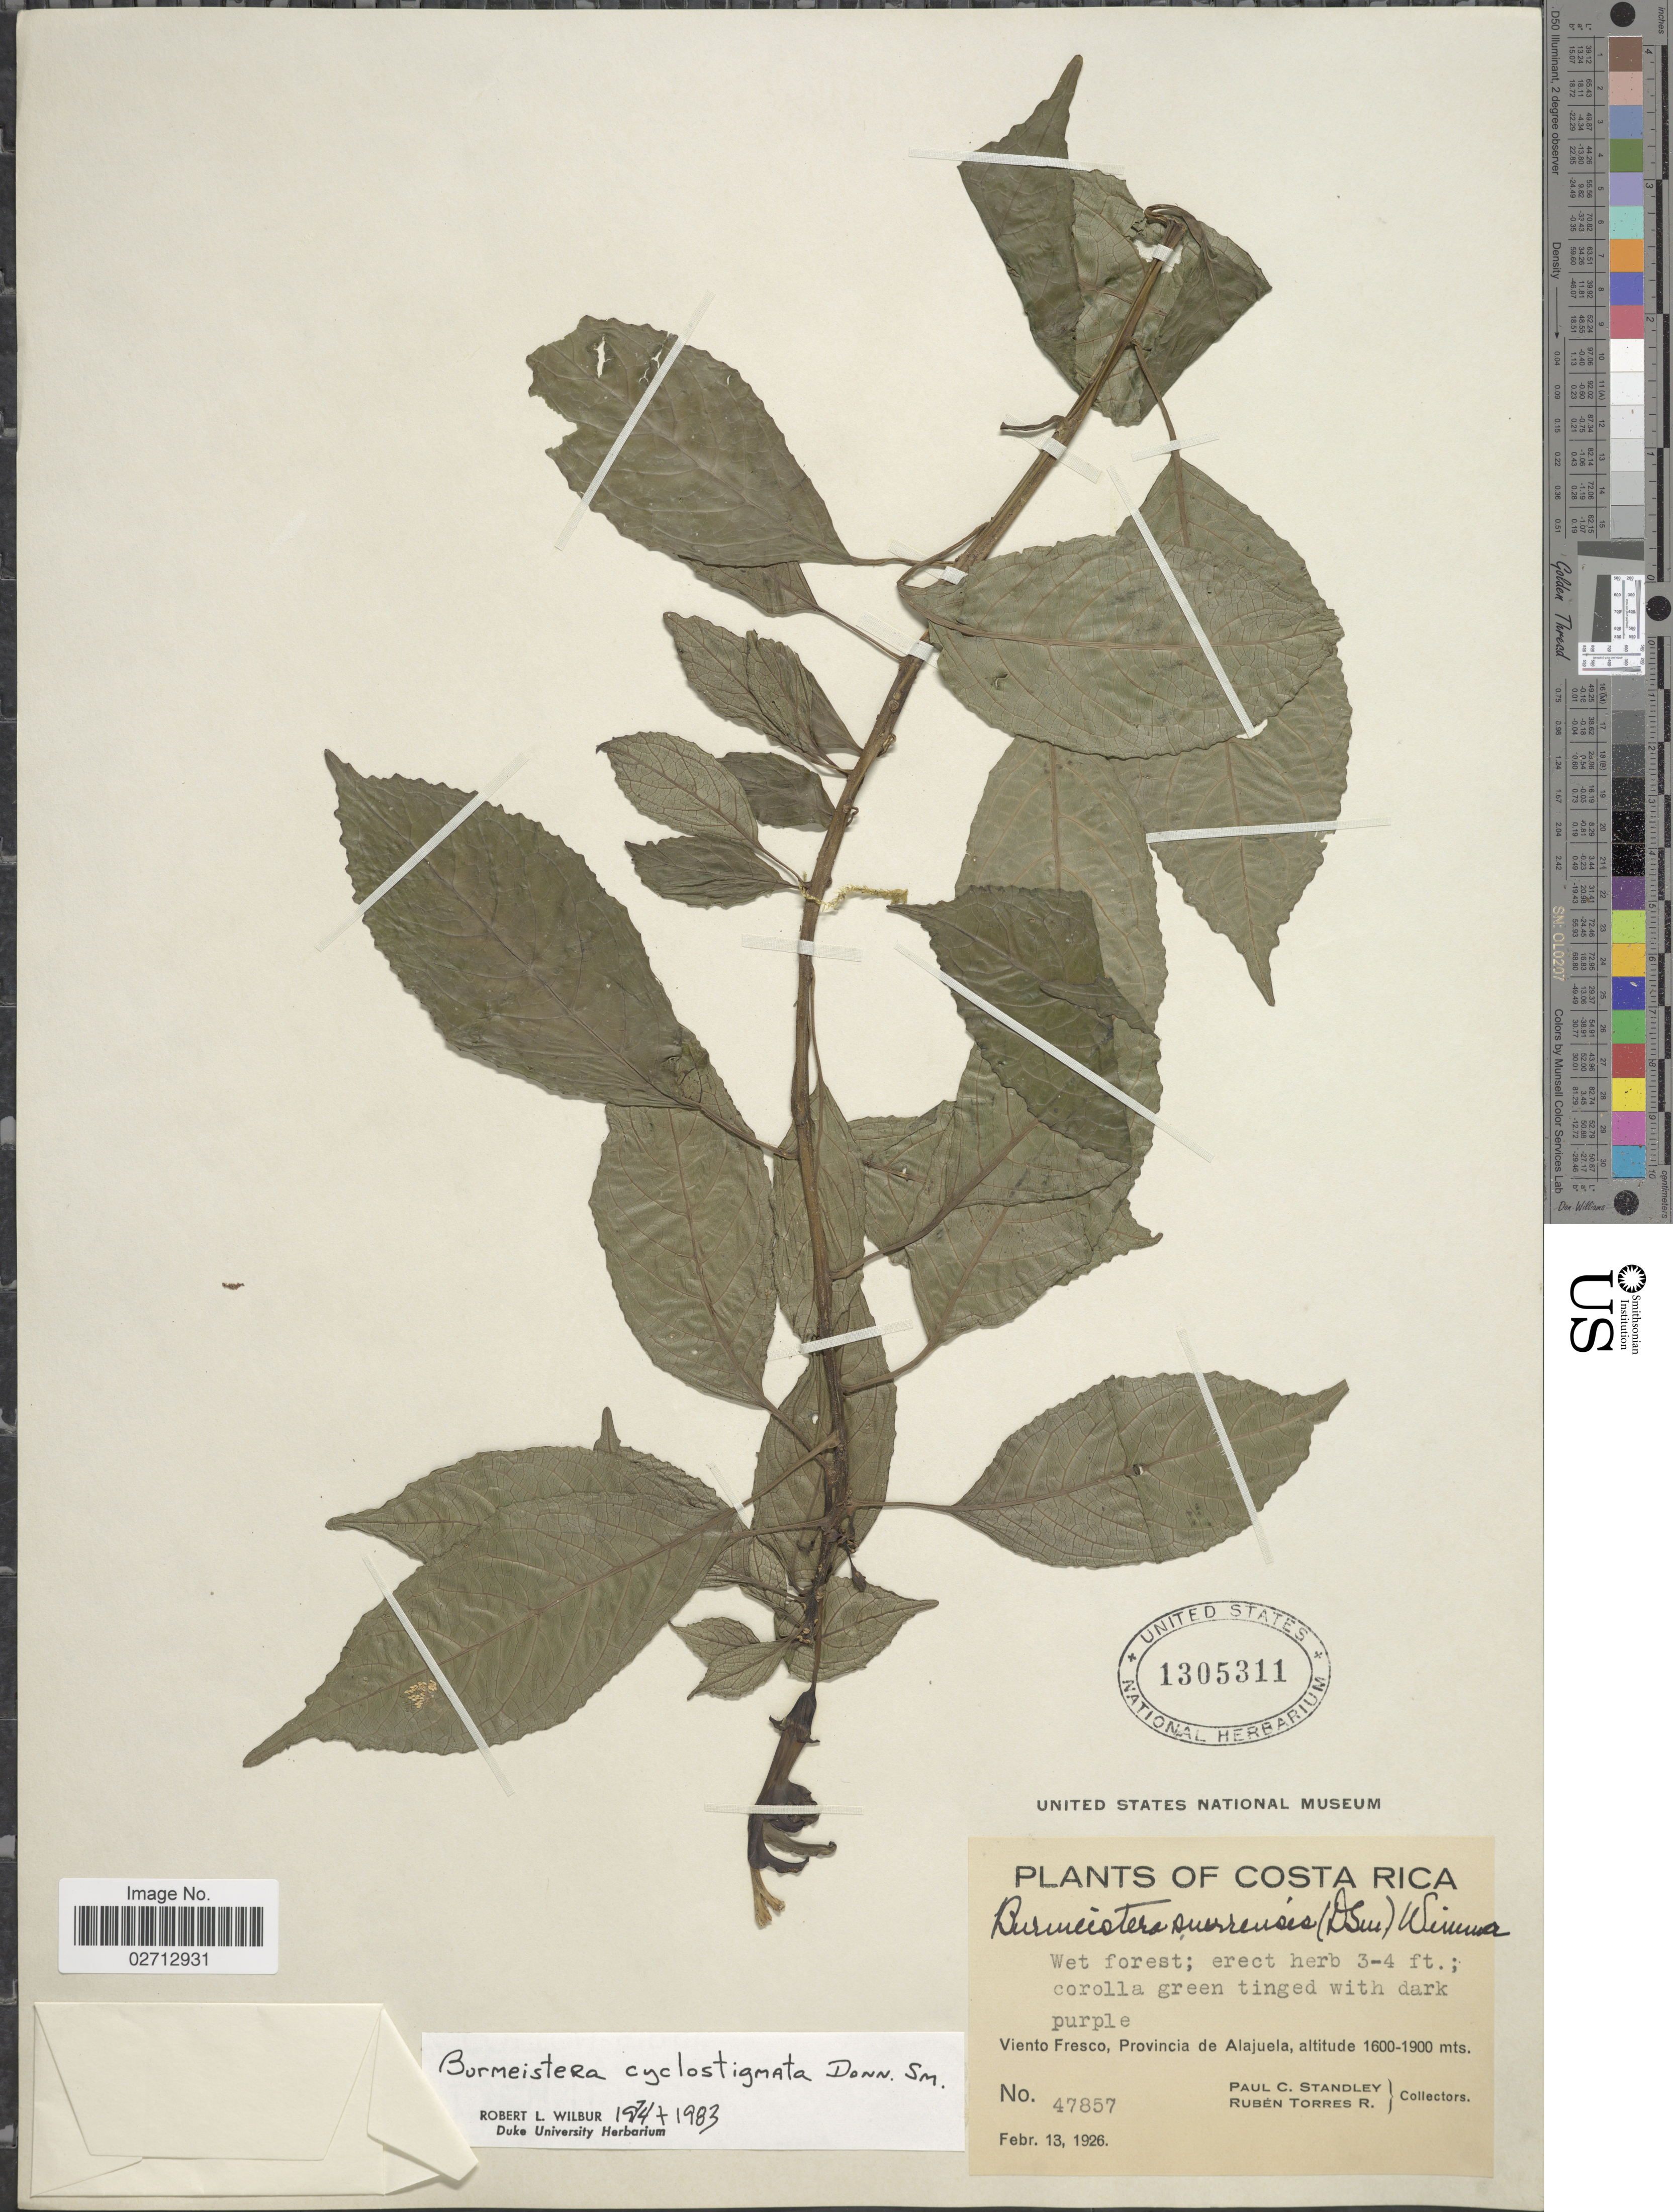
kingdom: Plantae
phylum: Tracheophyta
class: Magnoliopsida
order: Asterales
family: Campanulaceae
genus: Burmeistera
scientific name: Burmeistera cyclostigmata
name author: Donn. Sm.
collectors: P. C. Standley & R. Torres R.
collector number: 47857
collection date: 1926-02-13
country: Costa Rica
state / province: Alajuela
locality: Viento Fresco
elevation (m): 1600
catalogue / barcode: US 1305311